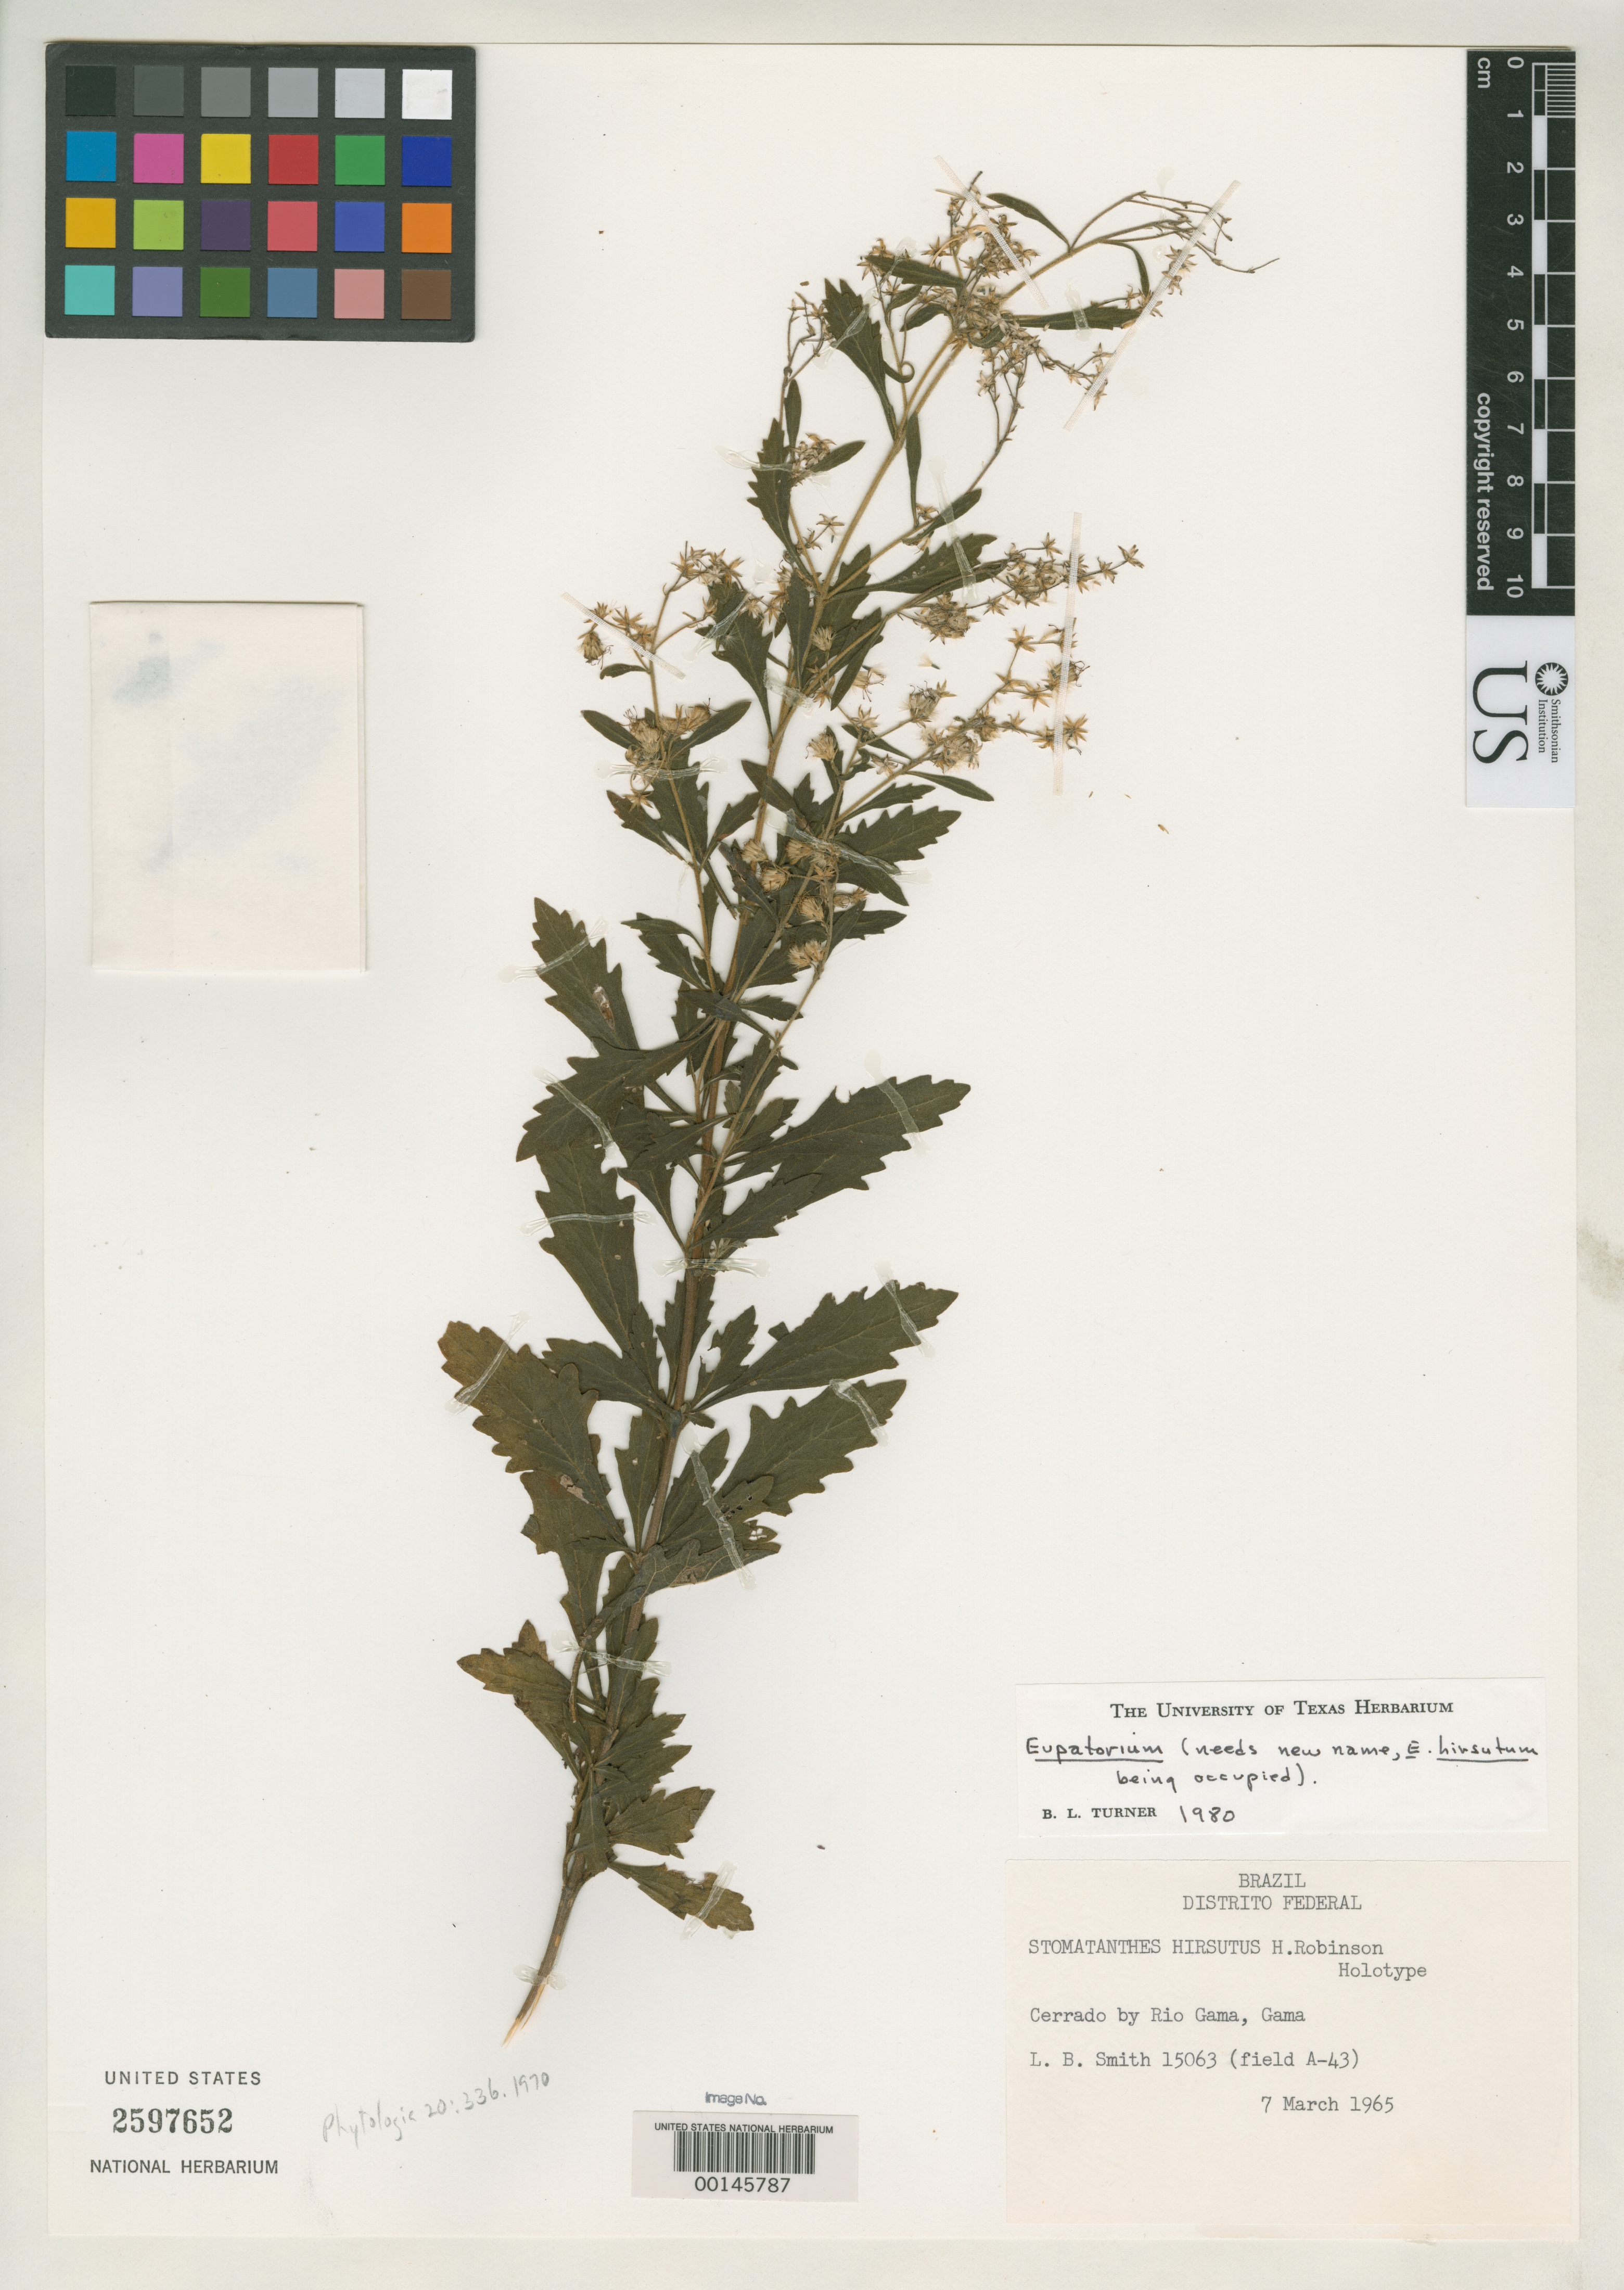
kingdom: Plantae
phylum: Tracheophyta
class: Magnoliopsida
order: Asterales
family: Asteraceae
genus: Stomatanthes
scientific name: Stomatanthes hirsutus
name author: H. Rob.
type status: Holotype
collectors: L. Smith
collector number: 15063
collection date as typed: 07 Mar 1965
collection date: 1965-03-07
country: Brazil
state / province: Distrito Federal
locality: Rio Gama.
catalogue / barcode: US 2597652